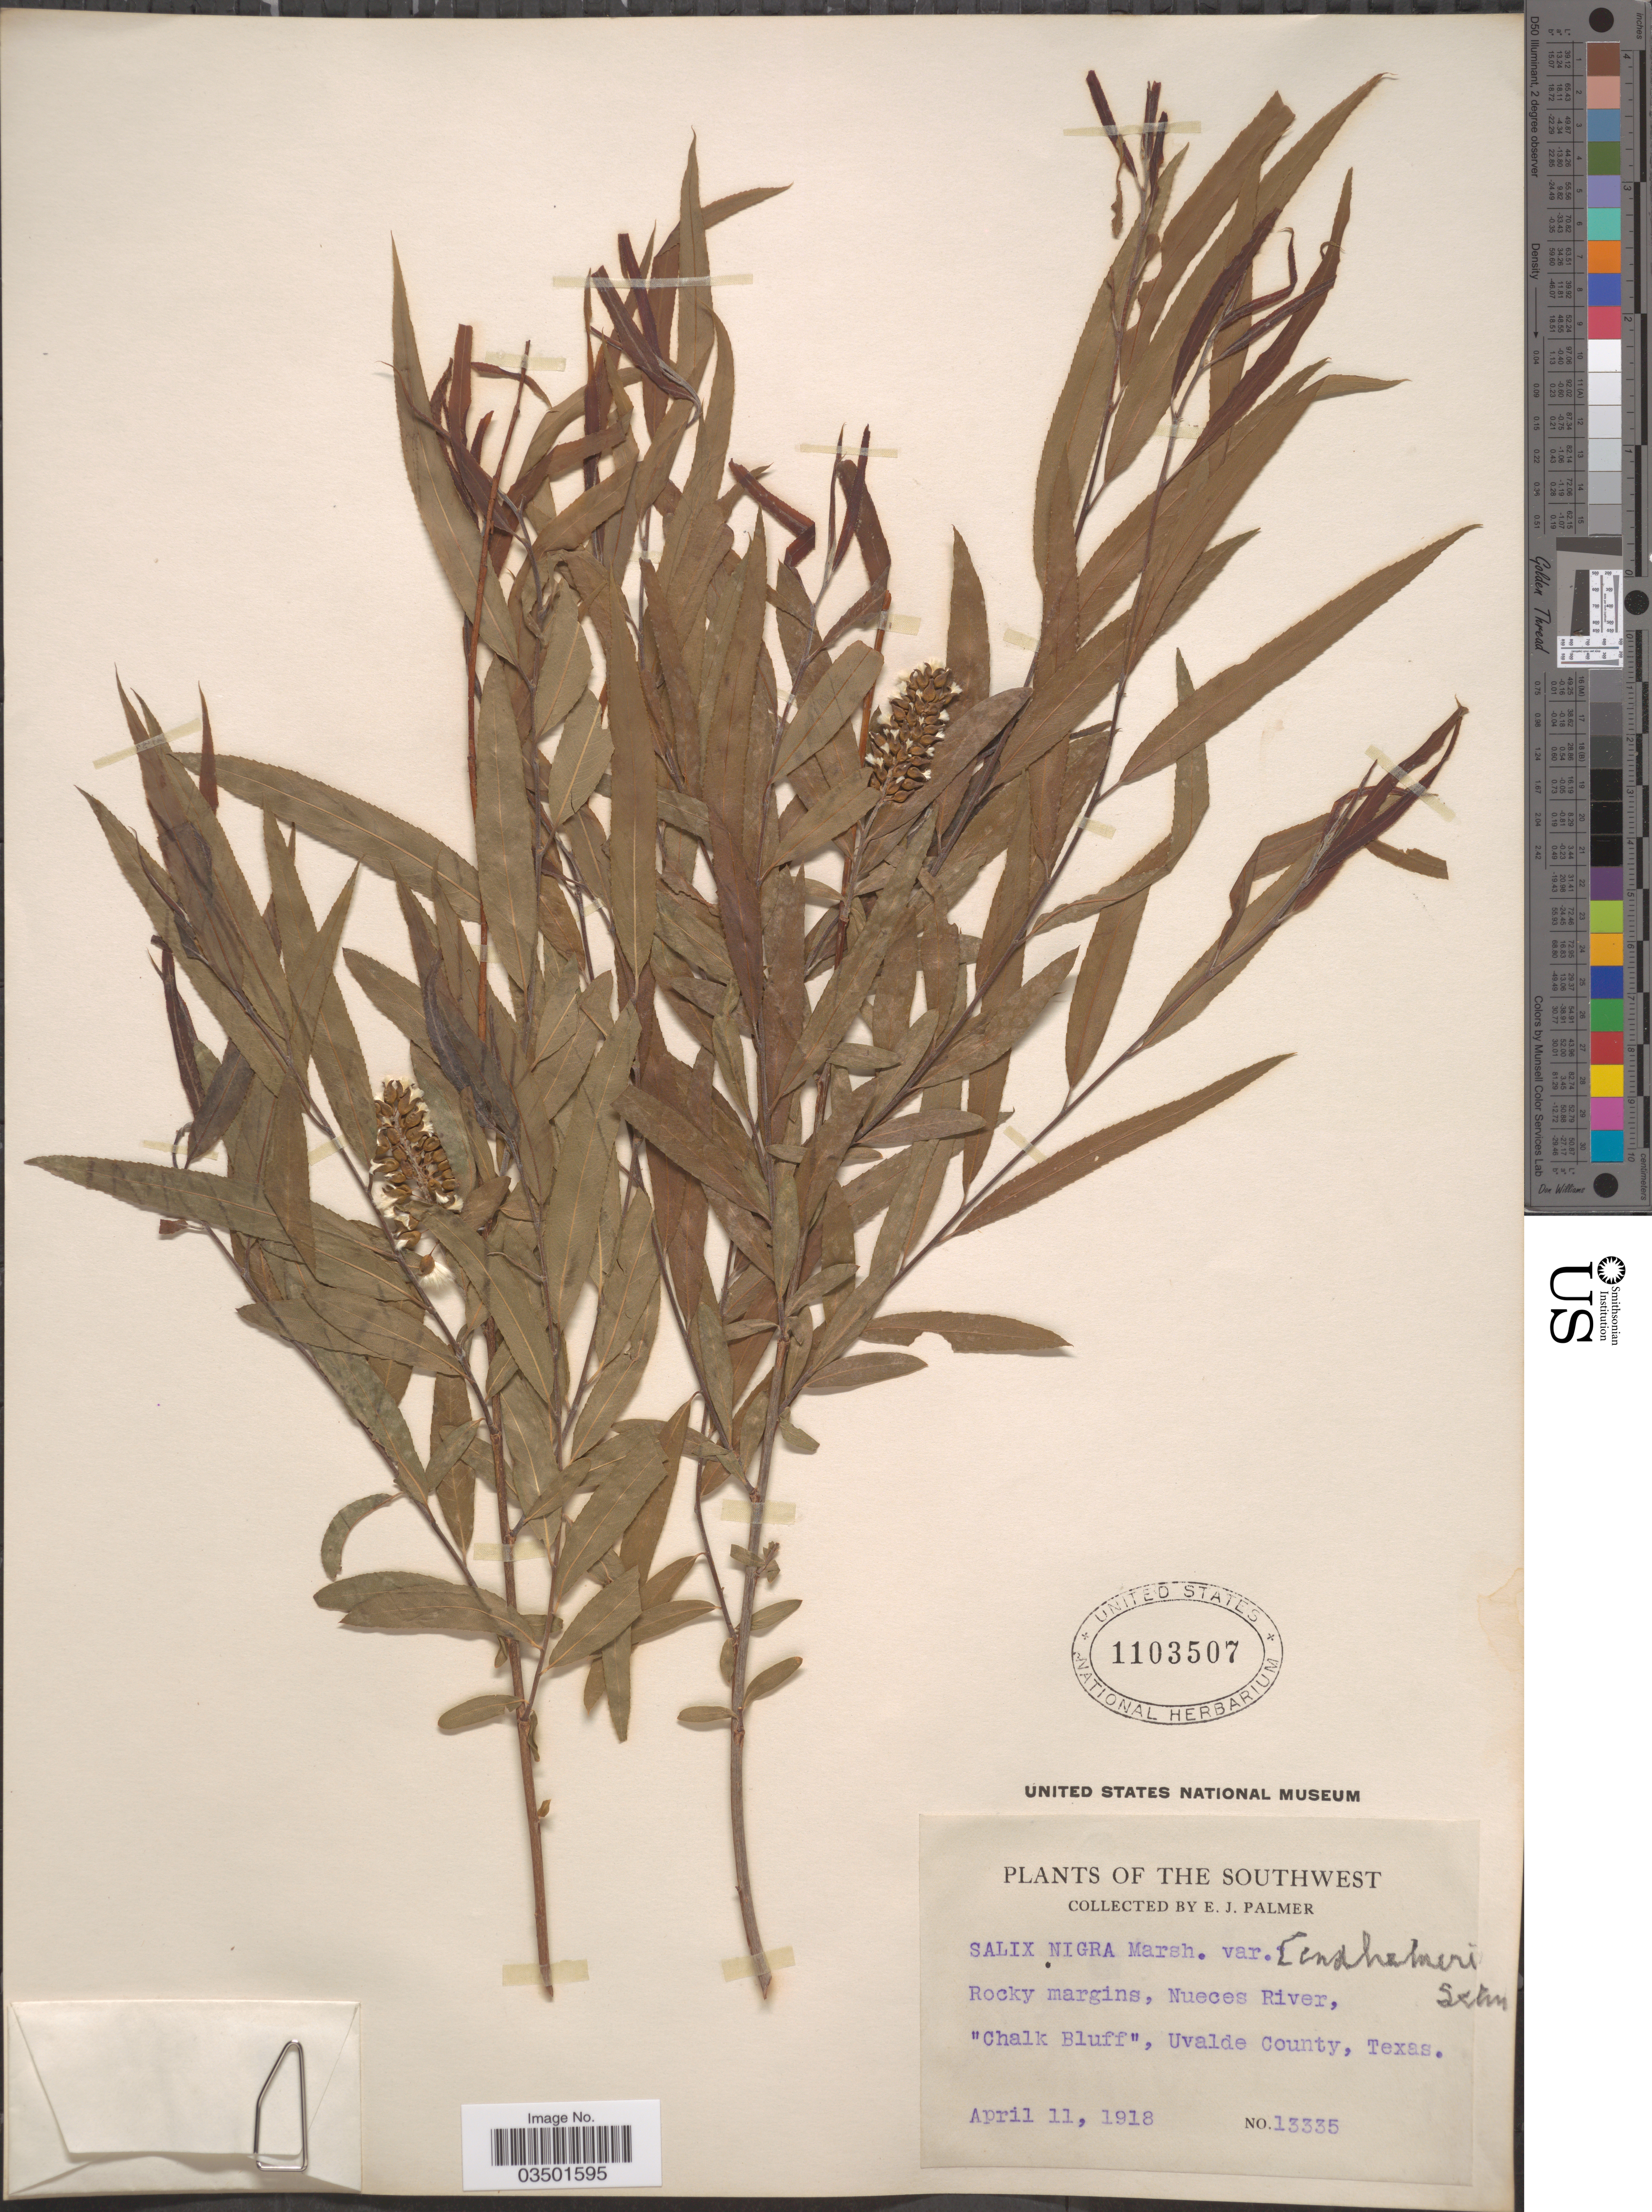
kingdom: Plantae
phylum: Tracheophyta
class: Magnoliopsida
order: Malpighiales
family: Salicaceae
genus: Salix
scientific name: Salix nigra var. lindheimeri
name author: C.K. Schneid.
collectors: E. J. Palmer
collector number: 13335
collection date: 1918-04-11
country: United States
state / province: Texas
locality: The Southwest. Nueces River, "Chalk Bluff", Uvalde County.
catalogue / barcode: US 1103507